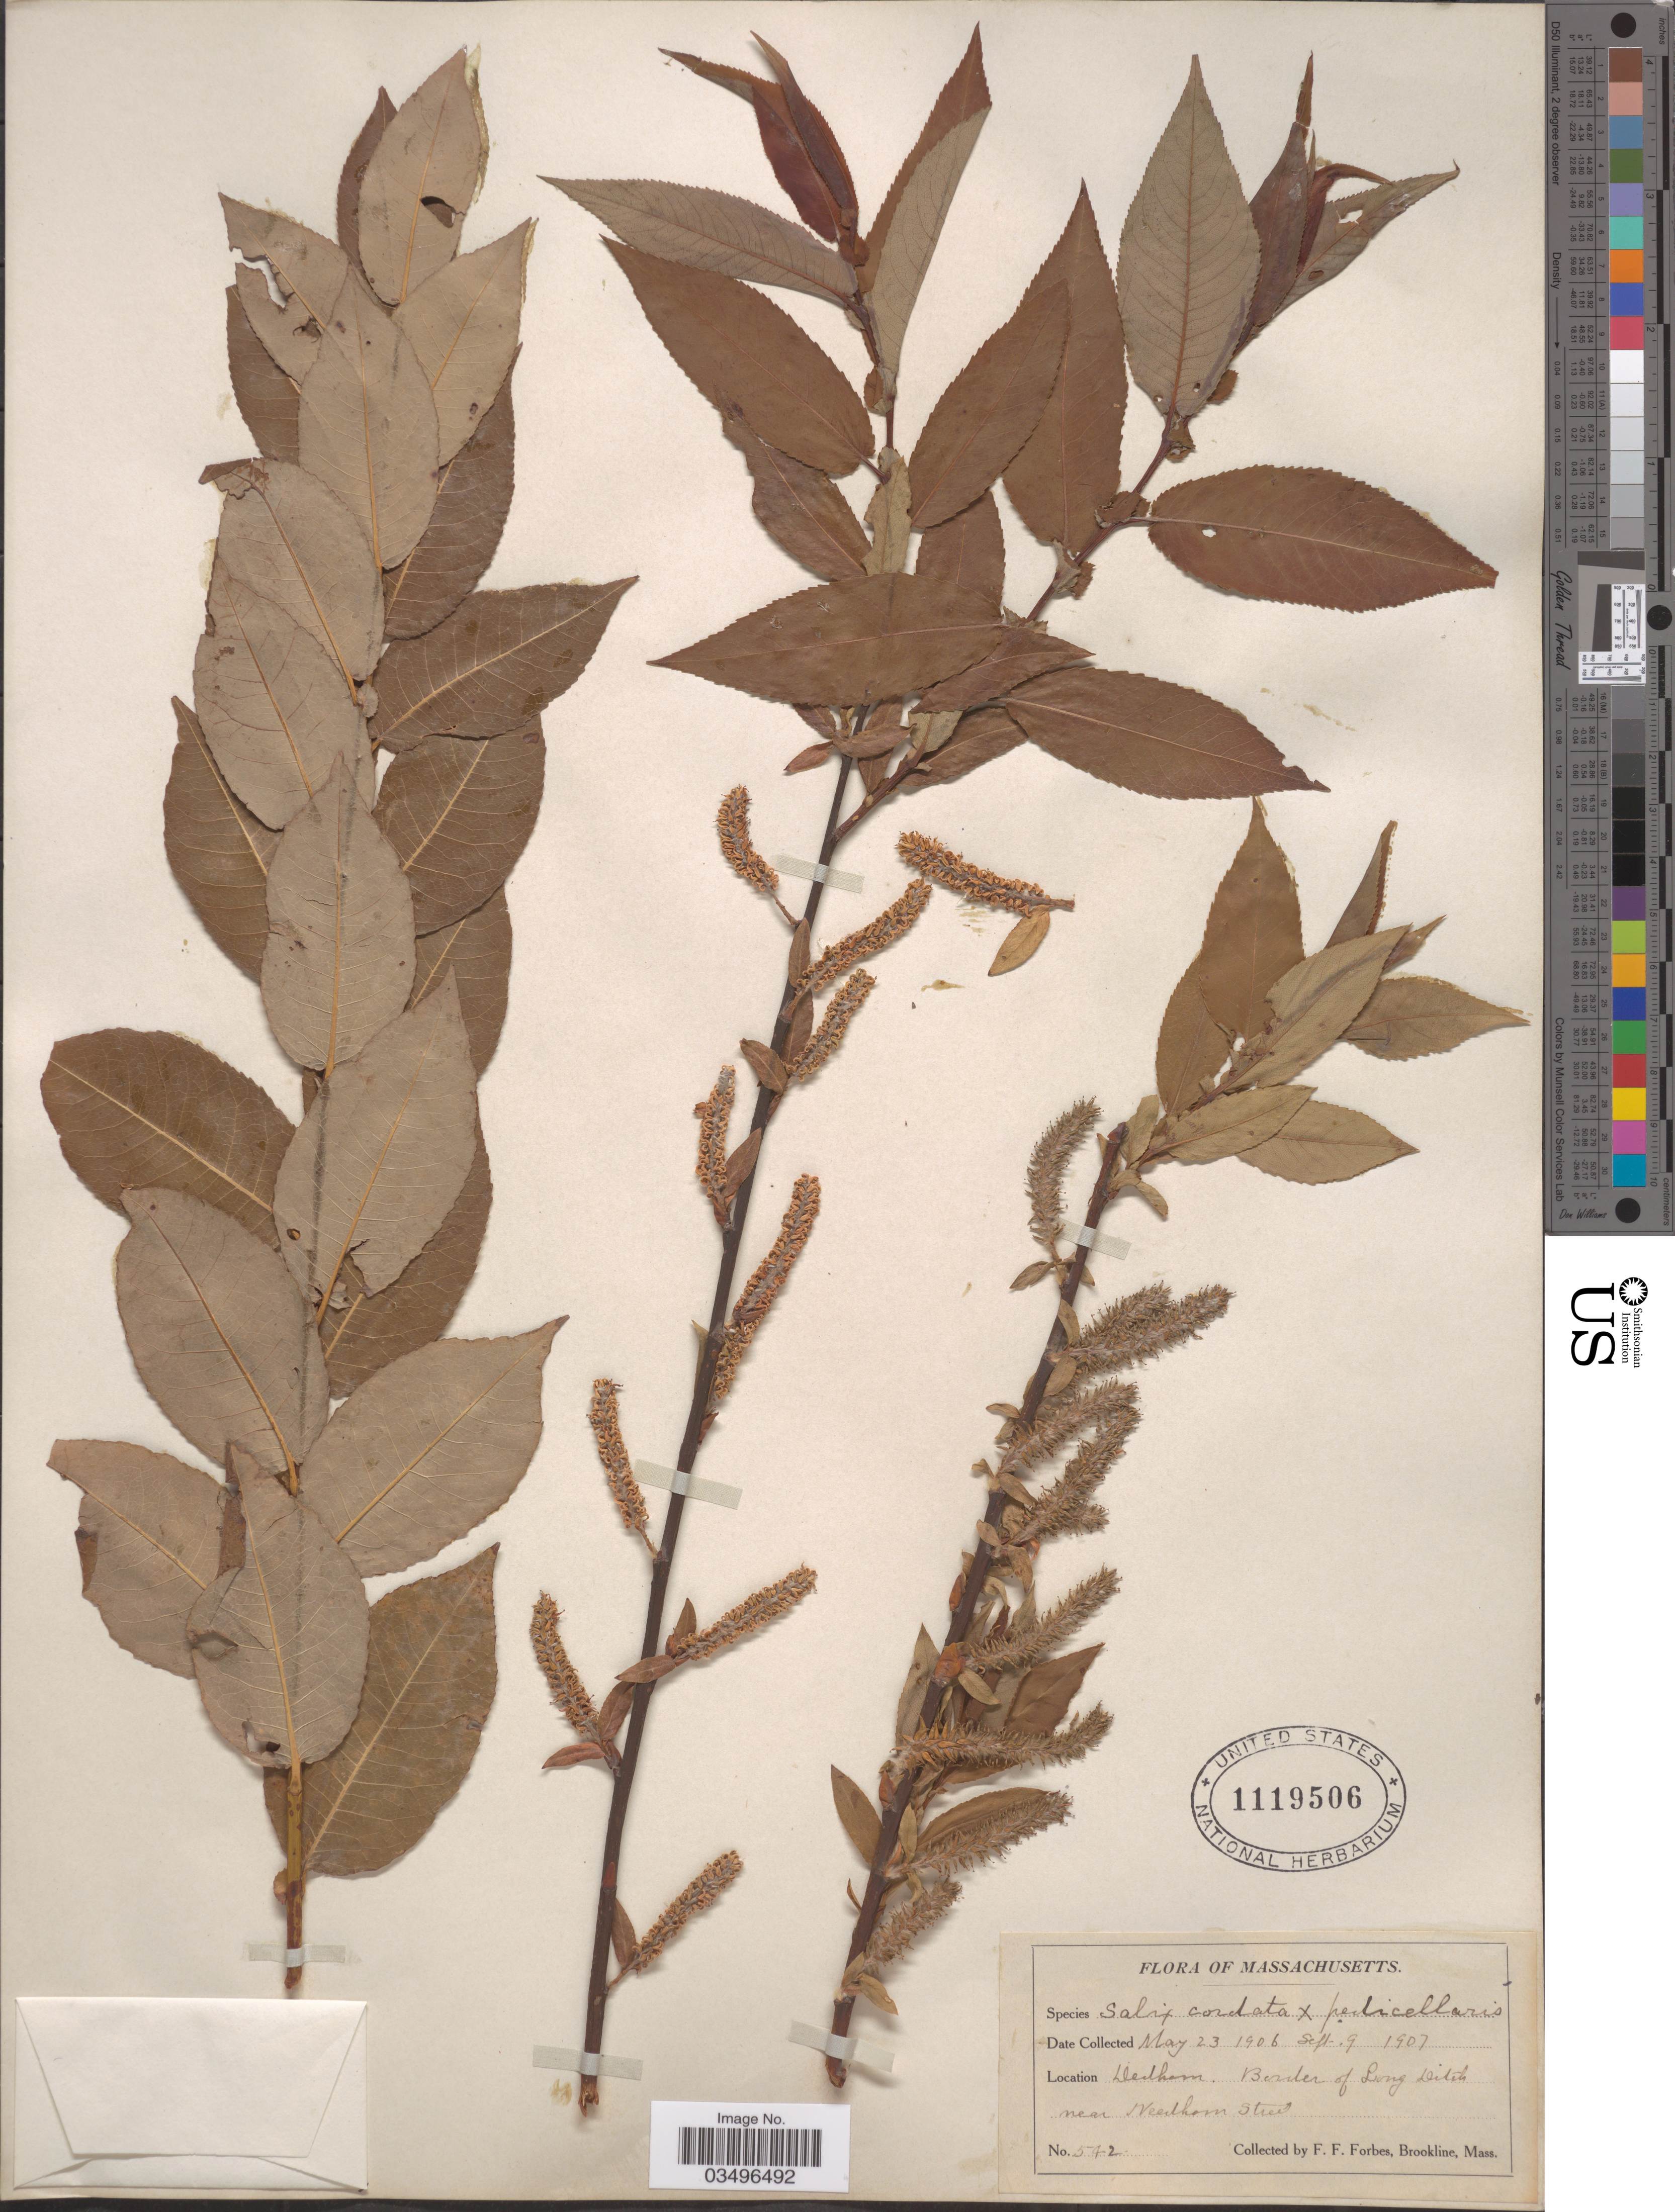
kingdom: Plantae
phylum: Tracheophyta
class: Magnoliopsida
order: Malpighiales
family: Salicaceae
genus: Salix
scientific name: Salix cordata x S. pedicellaris Pursh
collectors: F. Forbes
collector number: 542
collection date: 1906-05-23/1907-09-09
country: United States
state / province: Massachusetts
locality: Dedham. Border of Long Ditch near Weedhorn Street.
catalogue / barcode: US 1119506